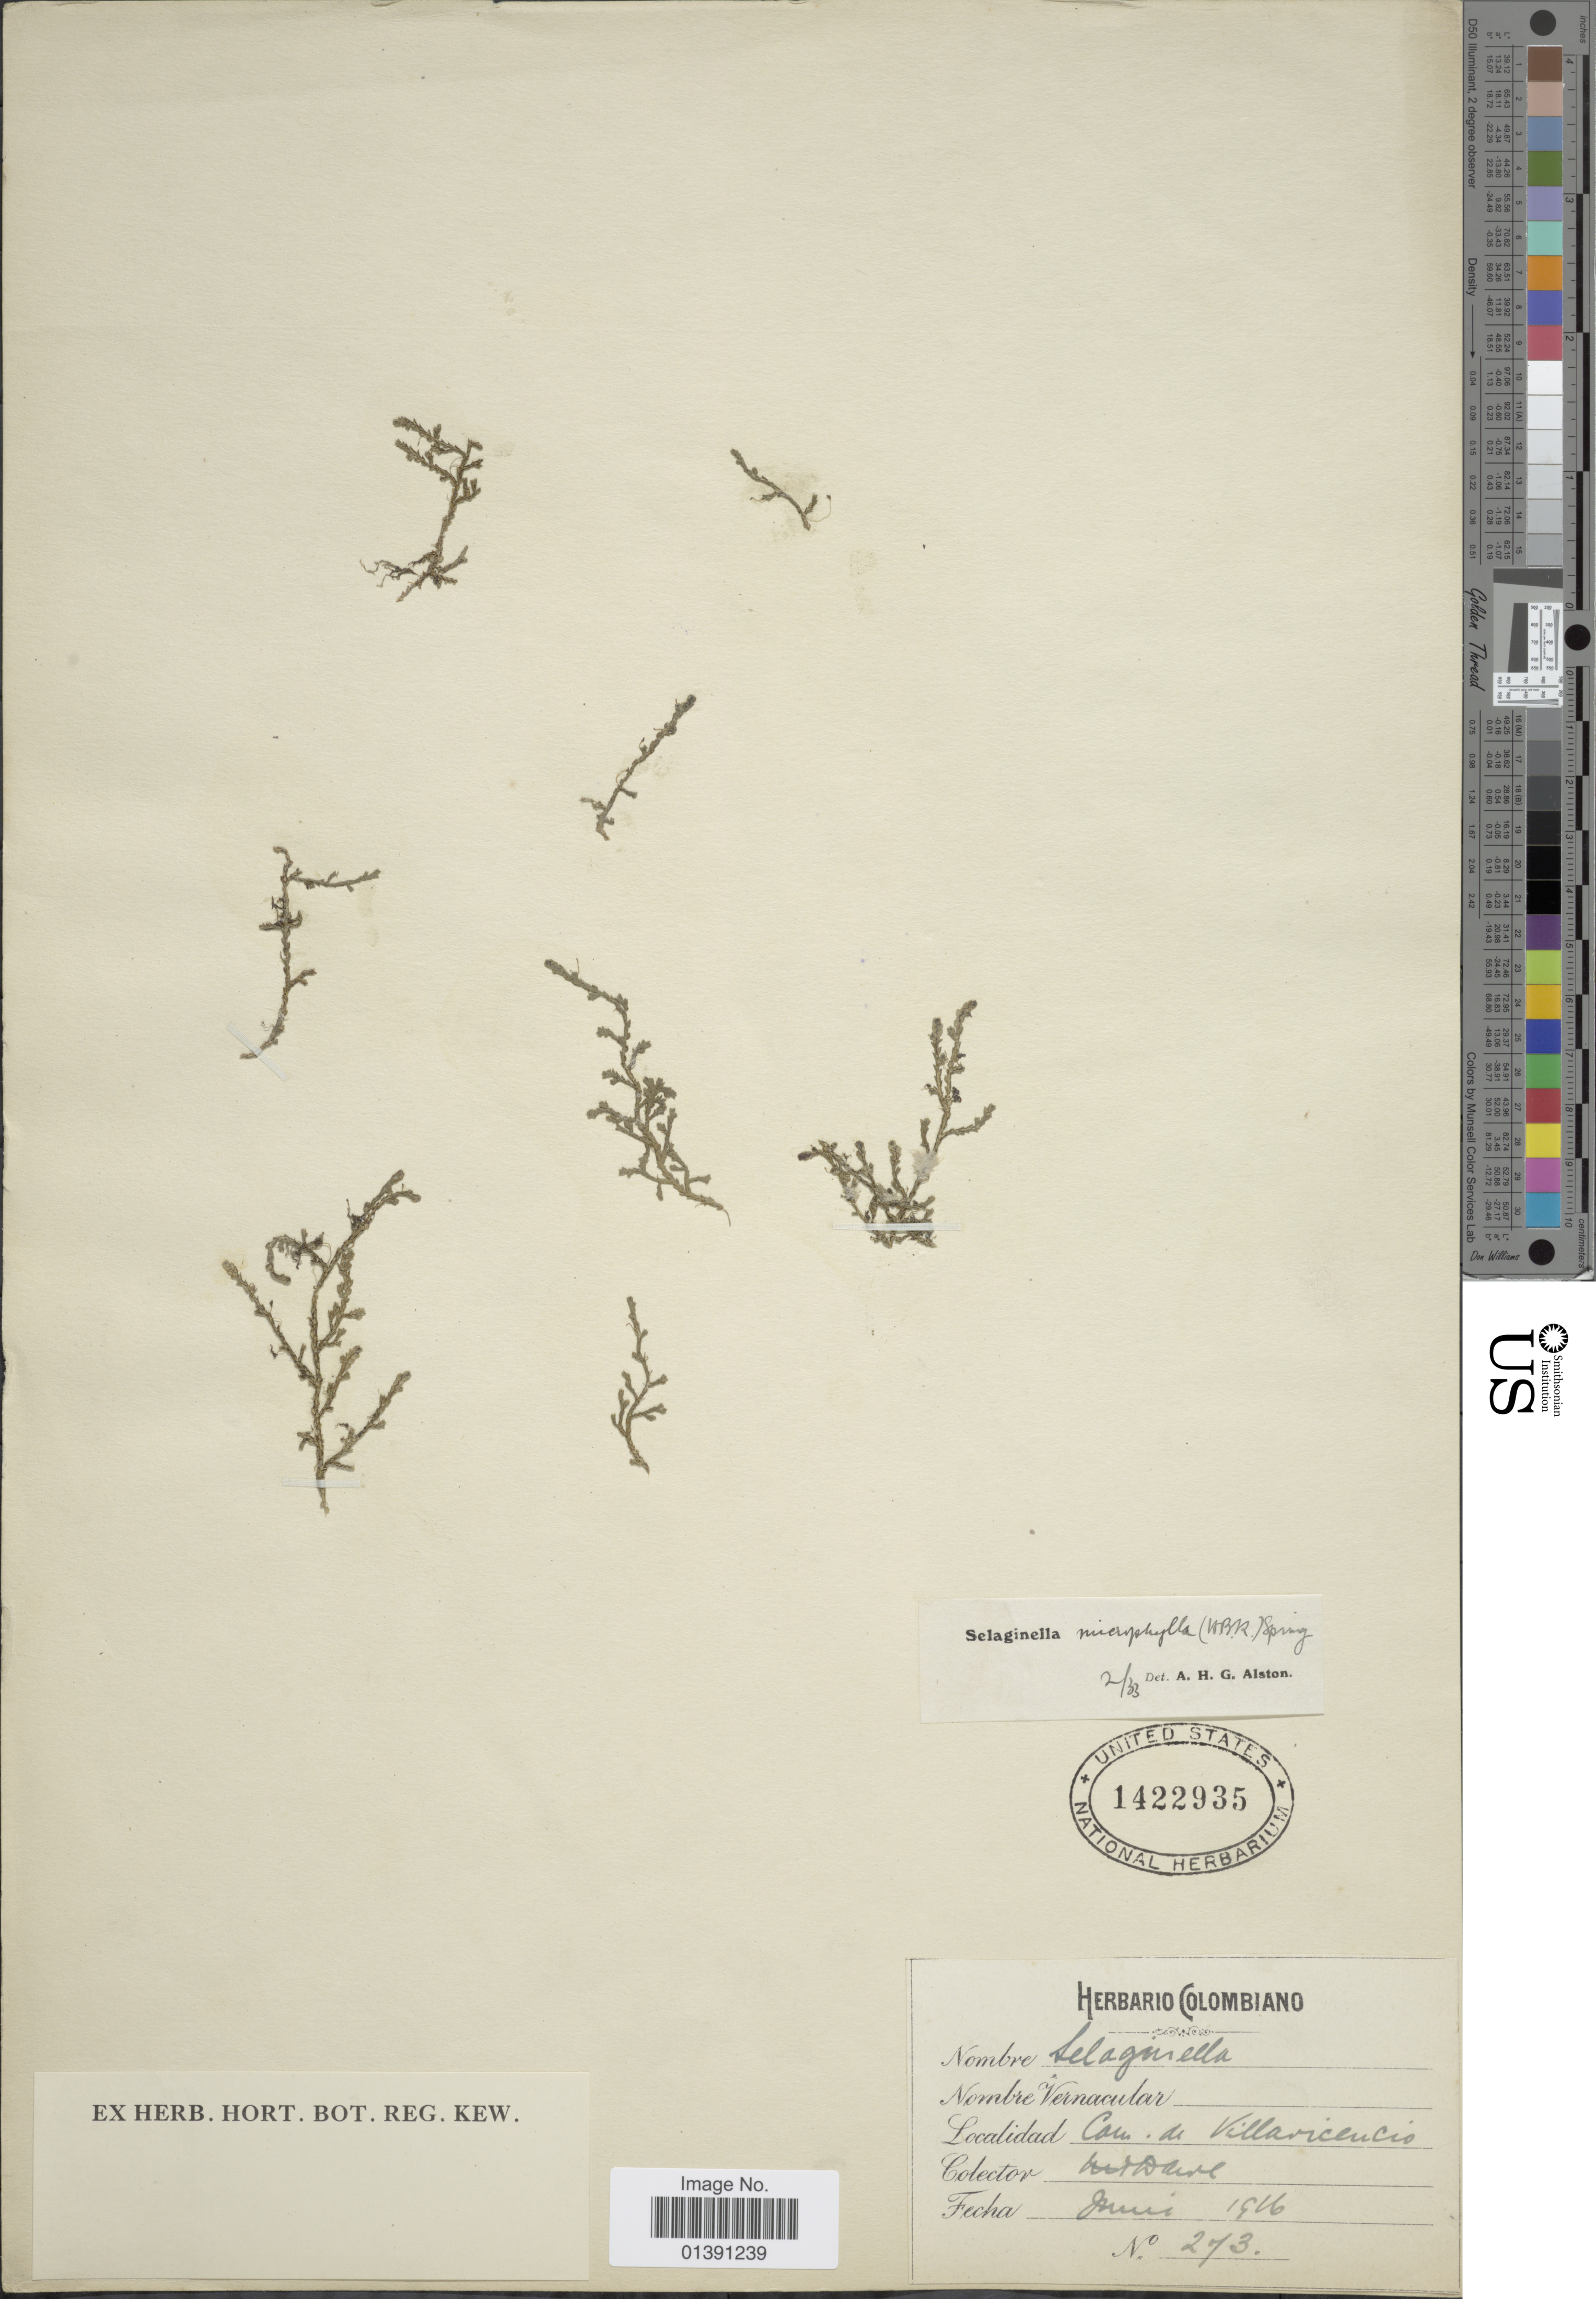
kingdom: Plantae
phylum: Tracheophyta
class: Lycopodiopsida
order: Selaginellales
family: Selaginellaceae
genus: Selaginella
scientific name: Selaginella microphylla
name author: (Kunth) Spring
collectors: M. T. Dawe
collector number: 273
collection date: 1916-06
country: Colombia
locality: Cam de Villavicencio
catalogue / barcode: US 1422935